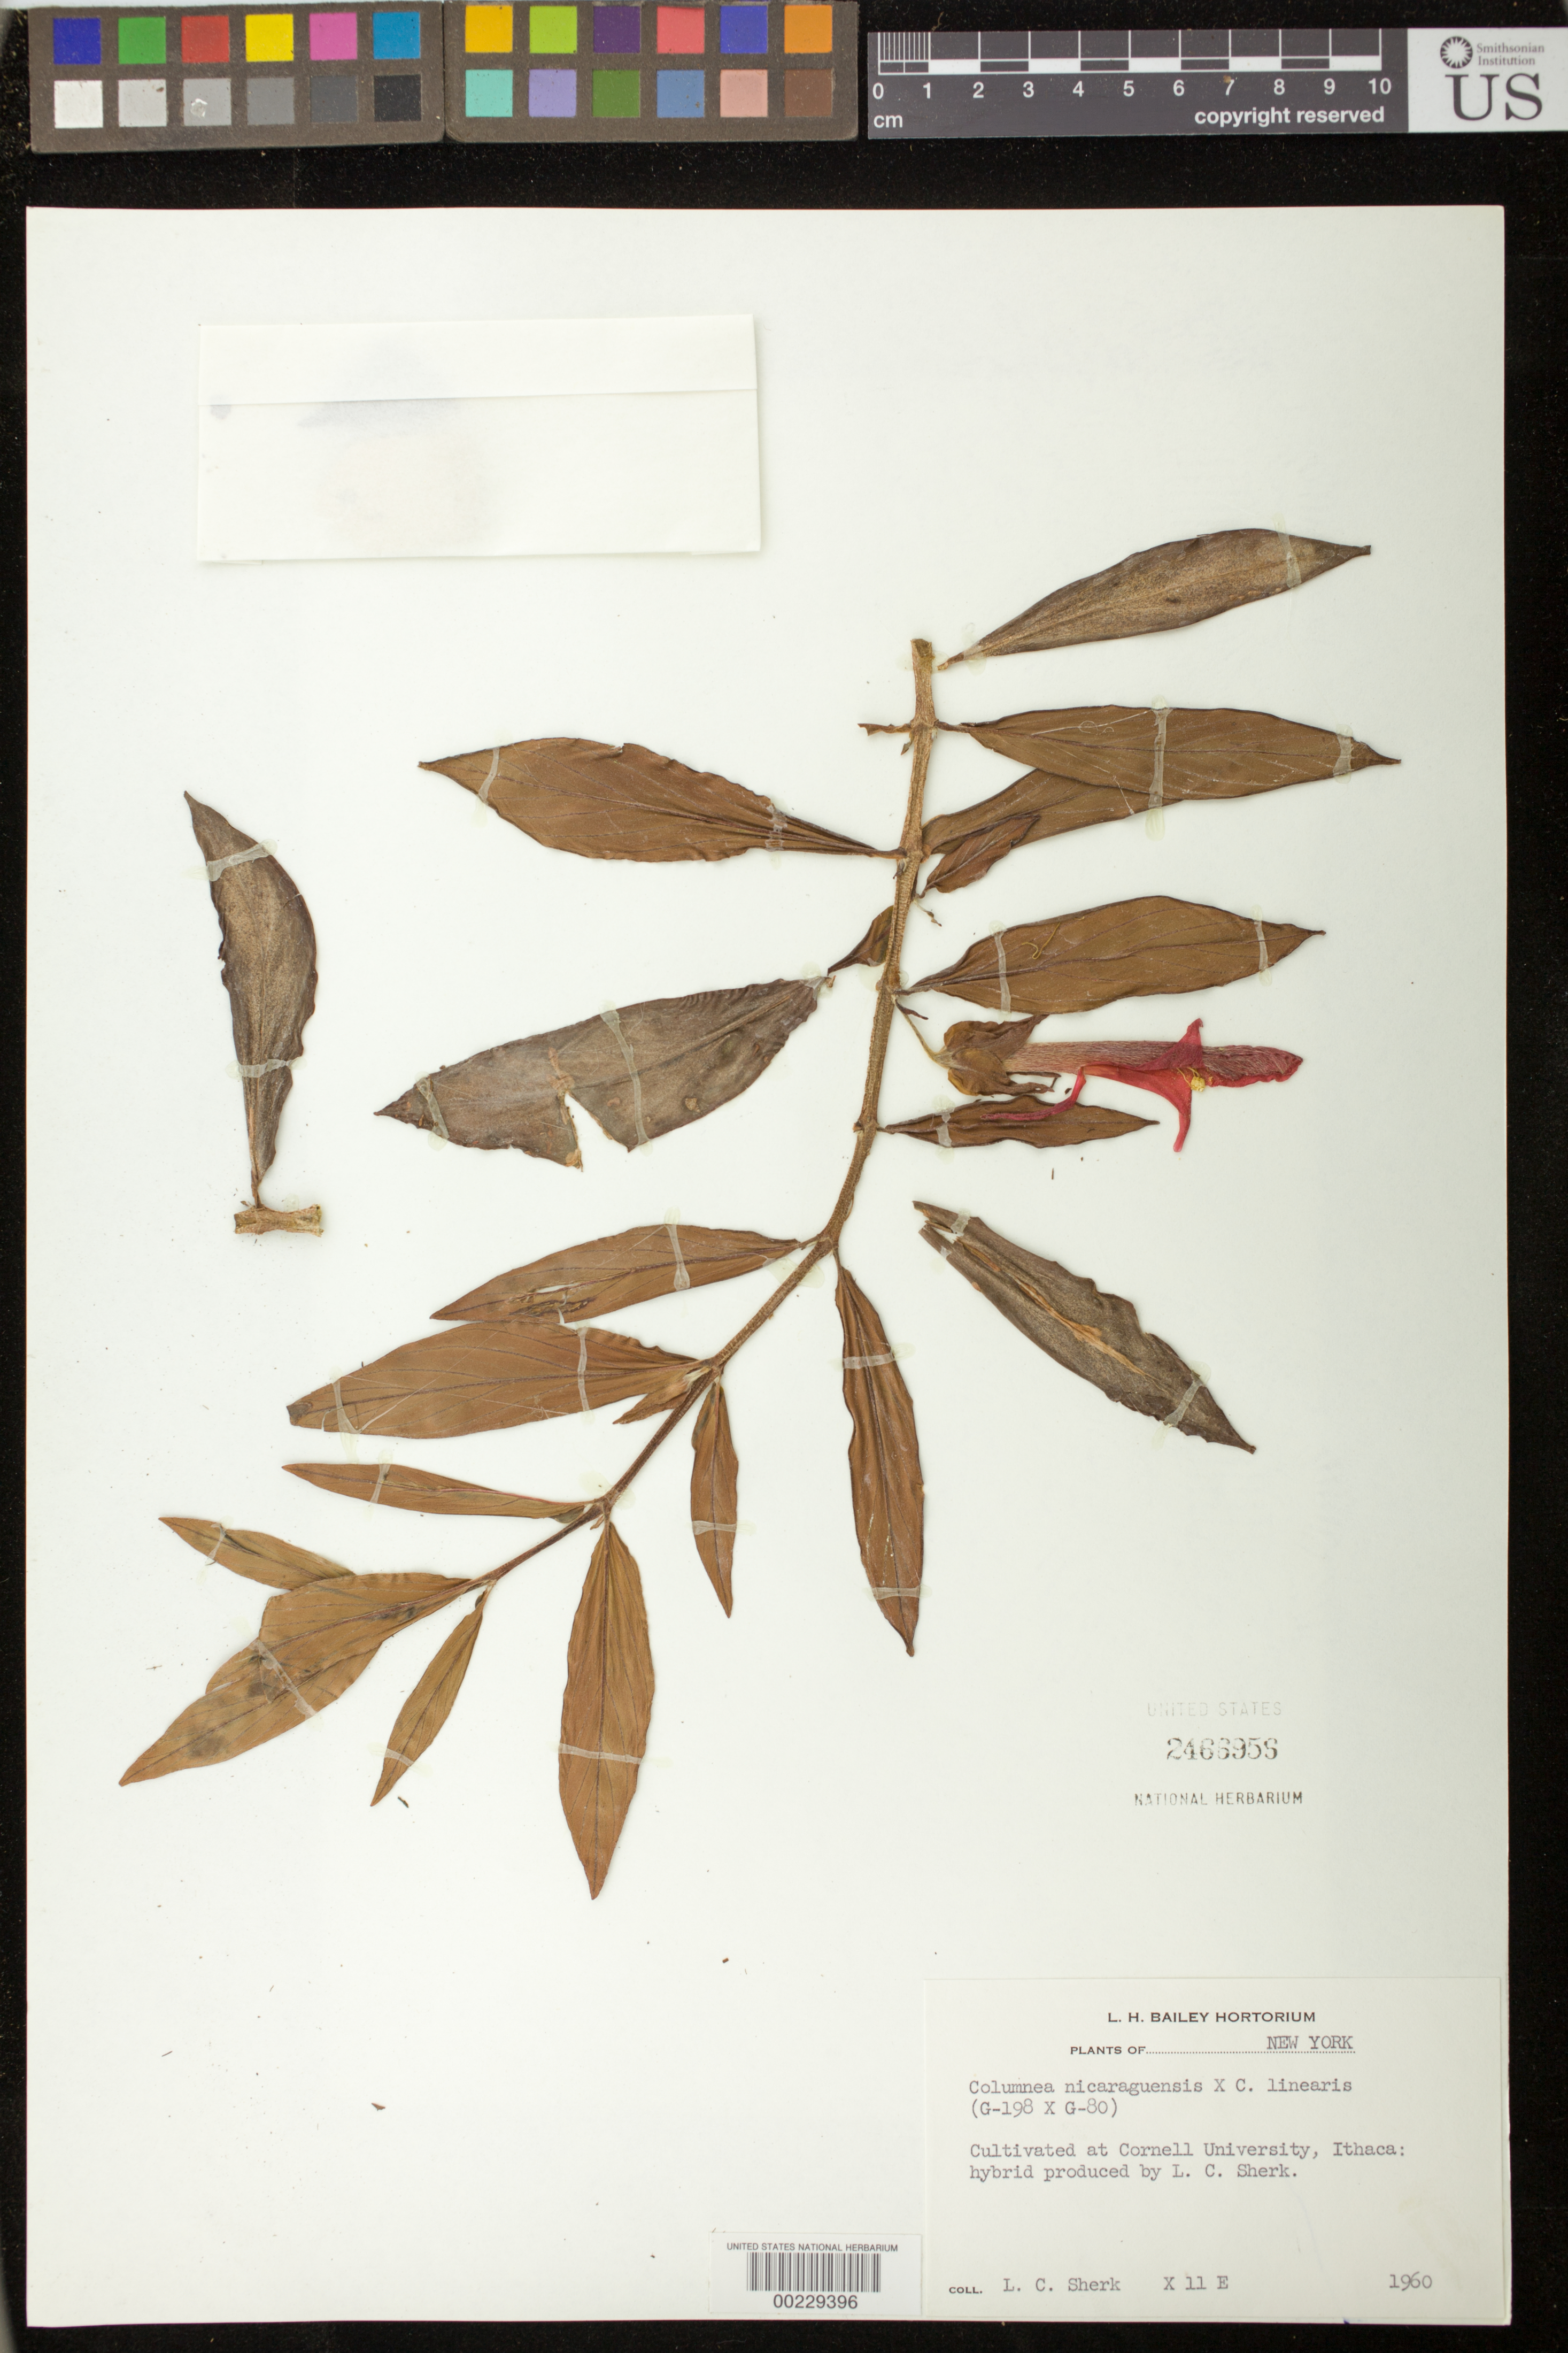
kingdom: Plantae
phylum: Tracheophyta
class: Magnoliopsida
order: Lamiales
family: Gesneriaceae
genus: Columnea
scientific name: Columnea hybrid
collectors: L. Sherk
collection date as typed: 1960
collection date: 1960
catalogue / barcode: US 2466956